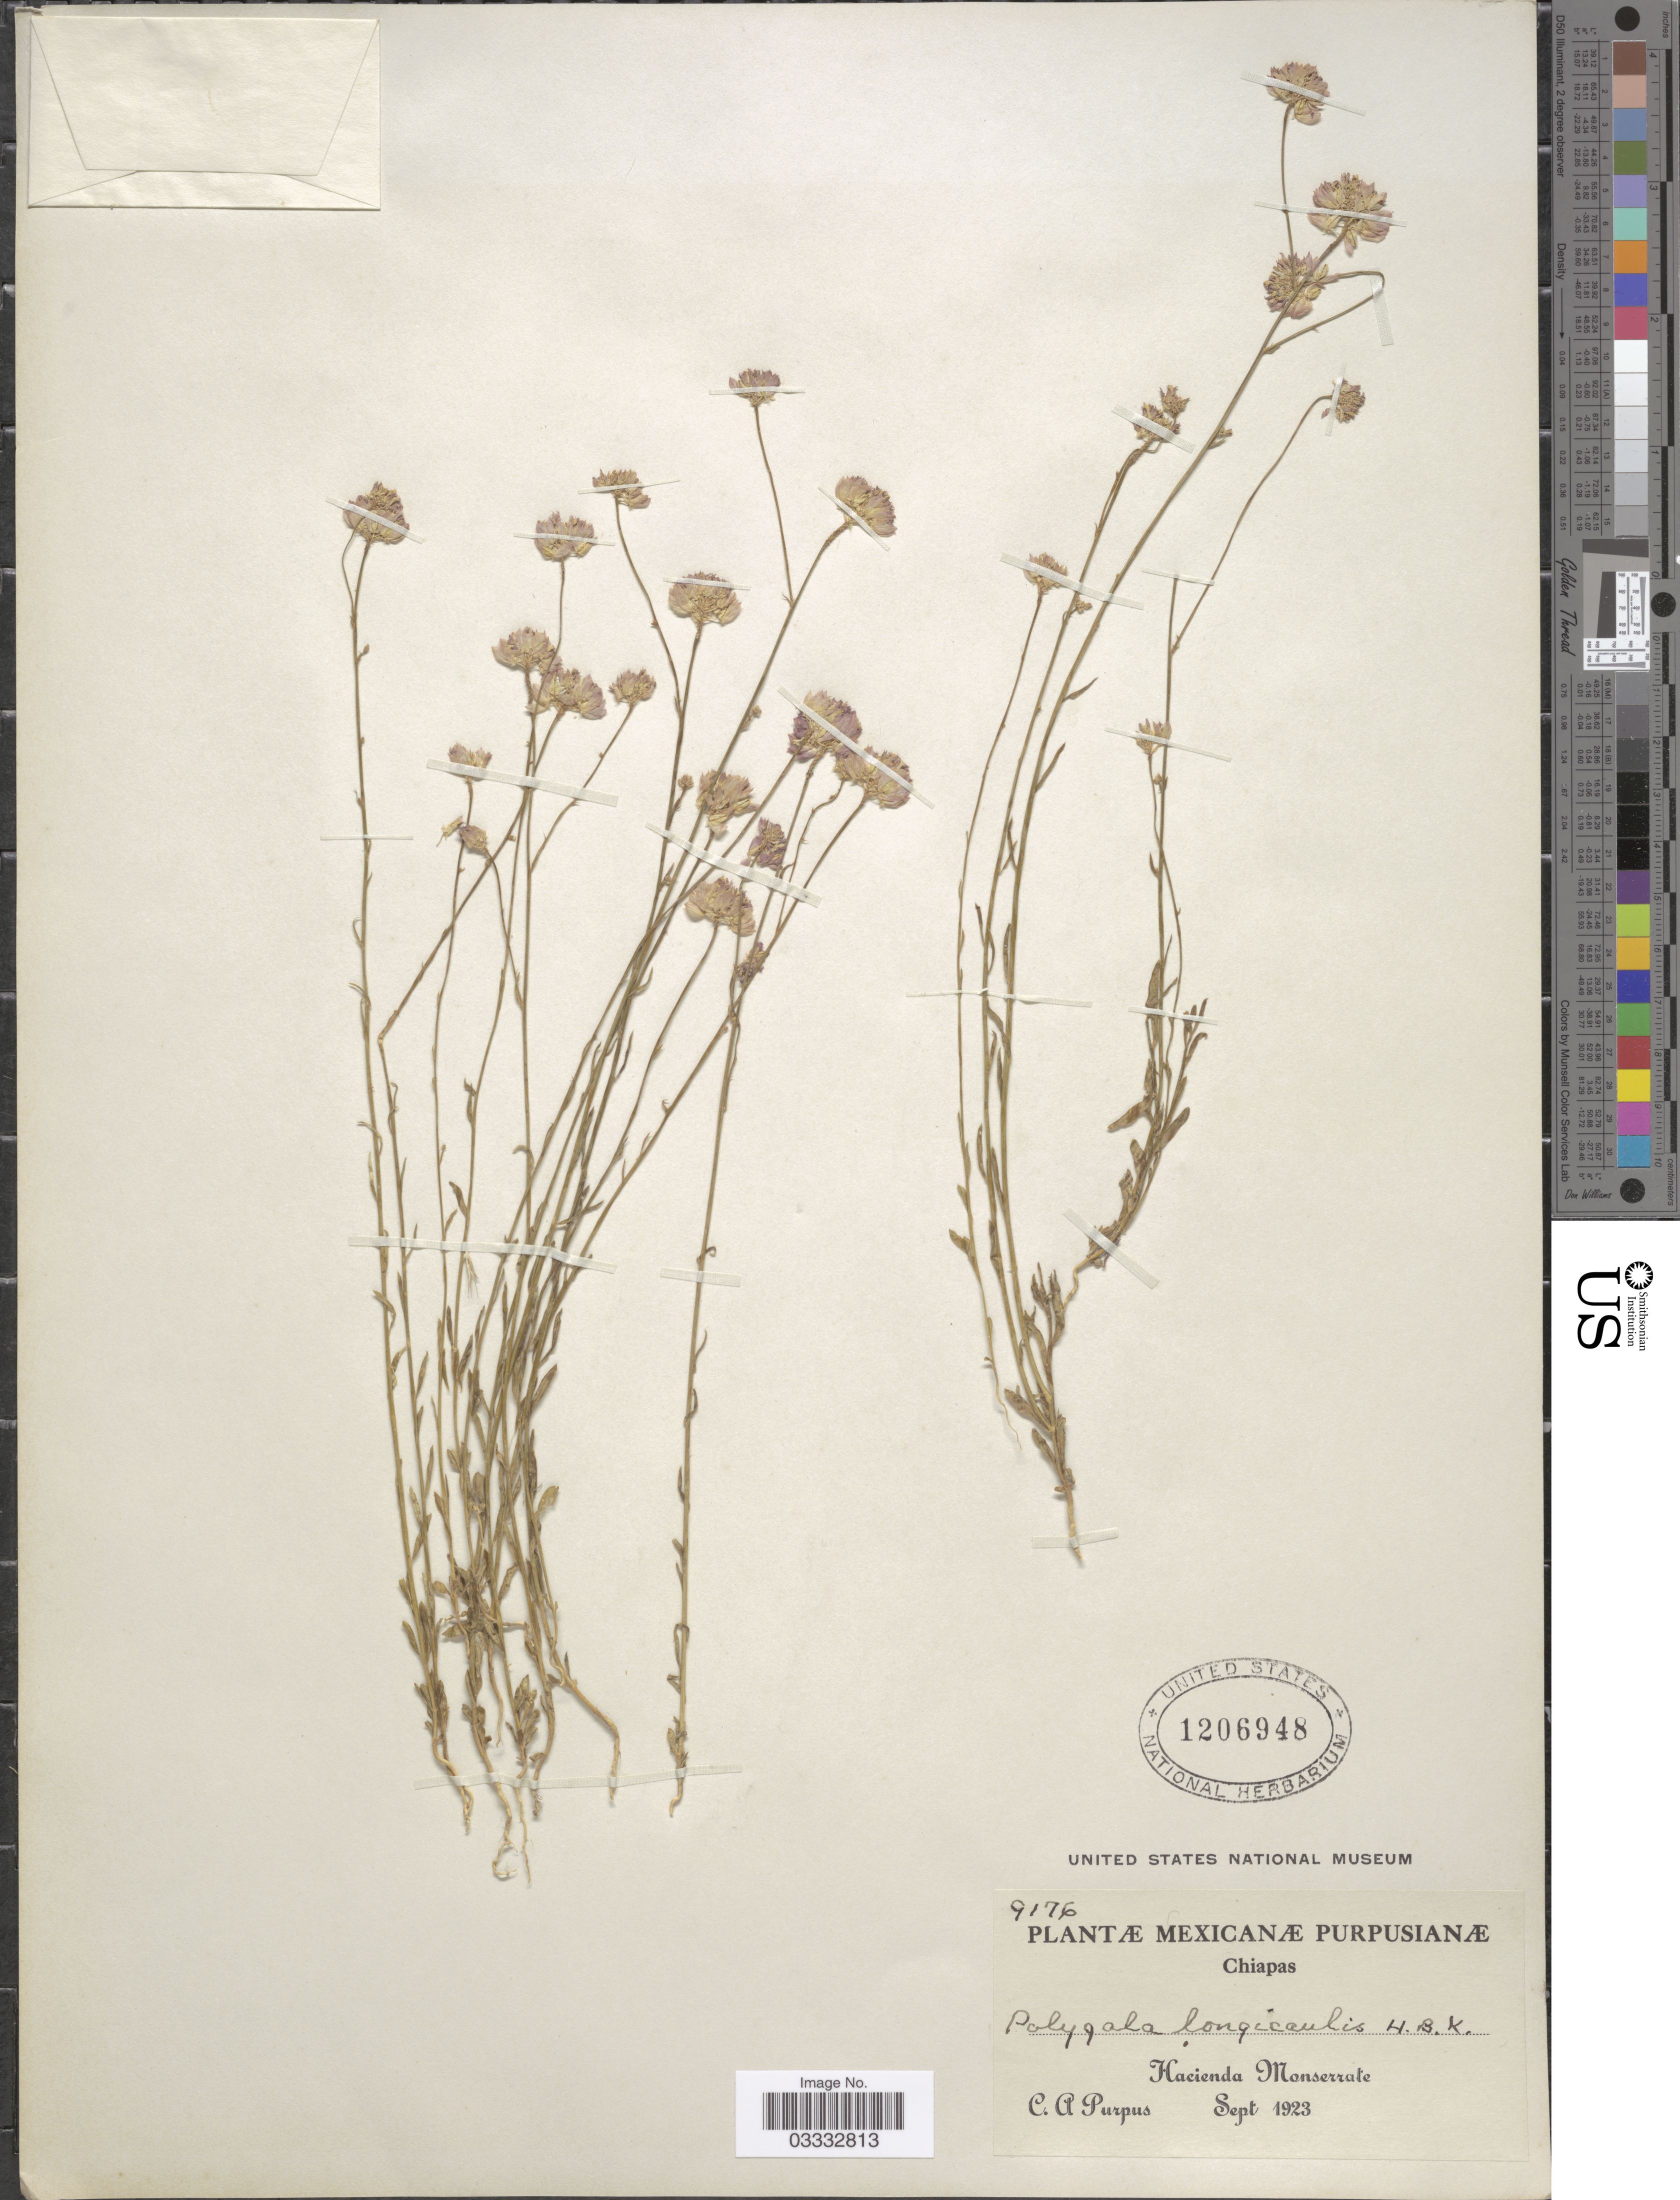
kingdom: Plantae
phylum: Tracheophyta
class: Magnoliopsida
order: Fabales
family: Polygalaceae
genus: Polygala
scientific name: Polygala longicaulis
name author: Kunth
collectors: C. A. Purpus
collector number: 9176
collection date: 1923-09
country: Mexico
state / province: Chiapas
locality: Hacienda Monserrate.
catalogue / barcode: US 1206948